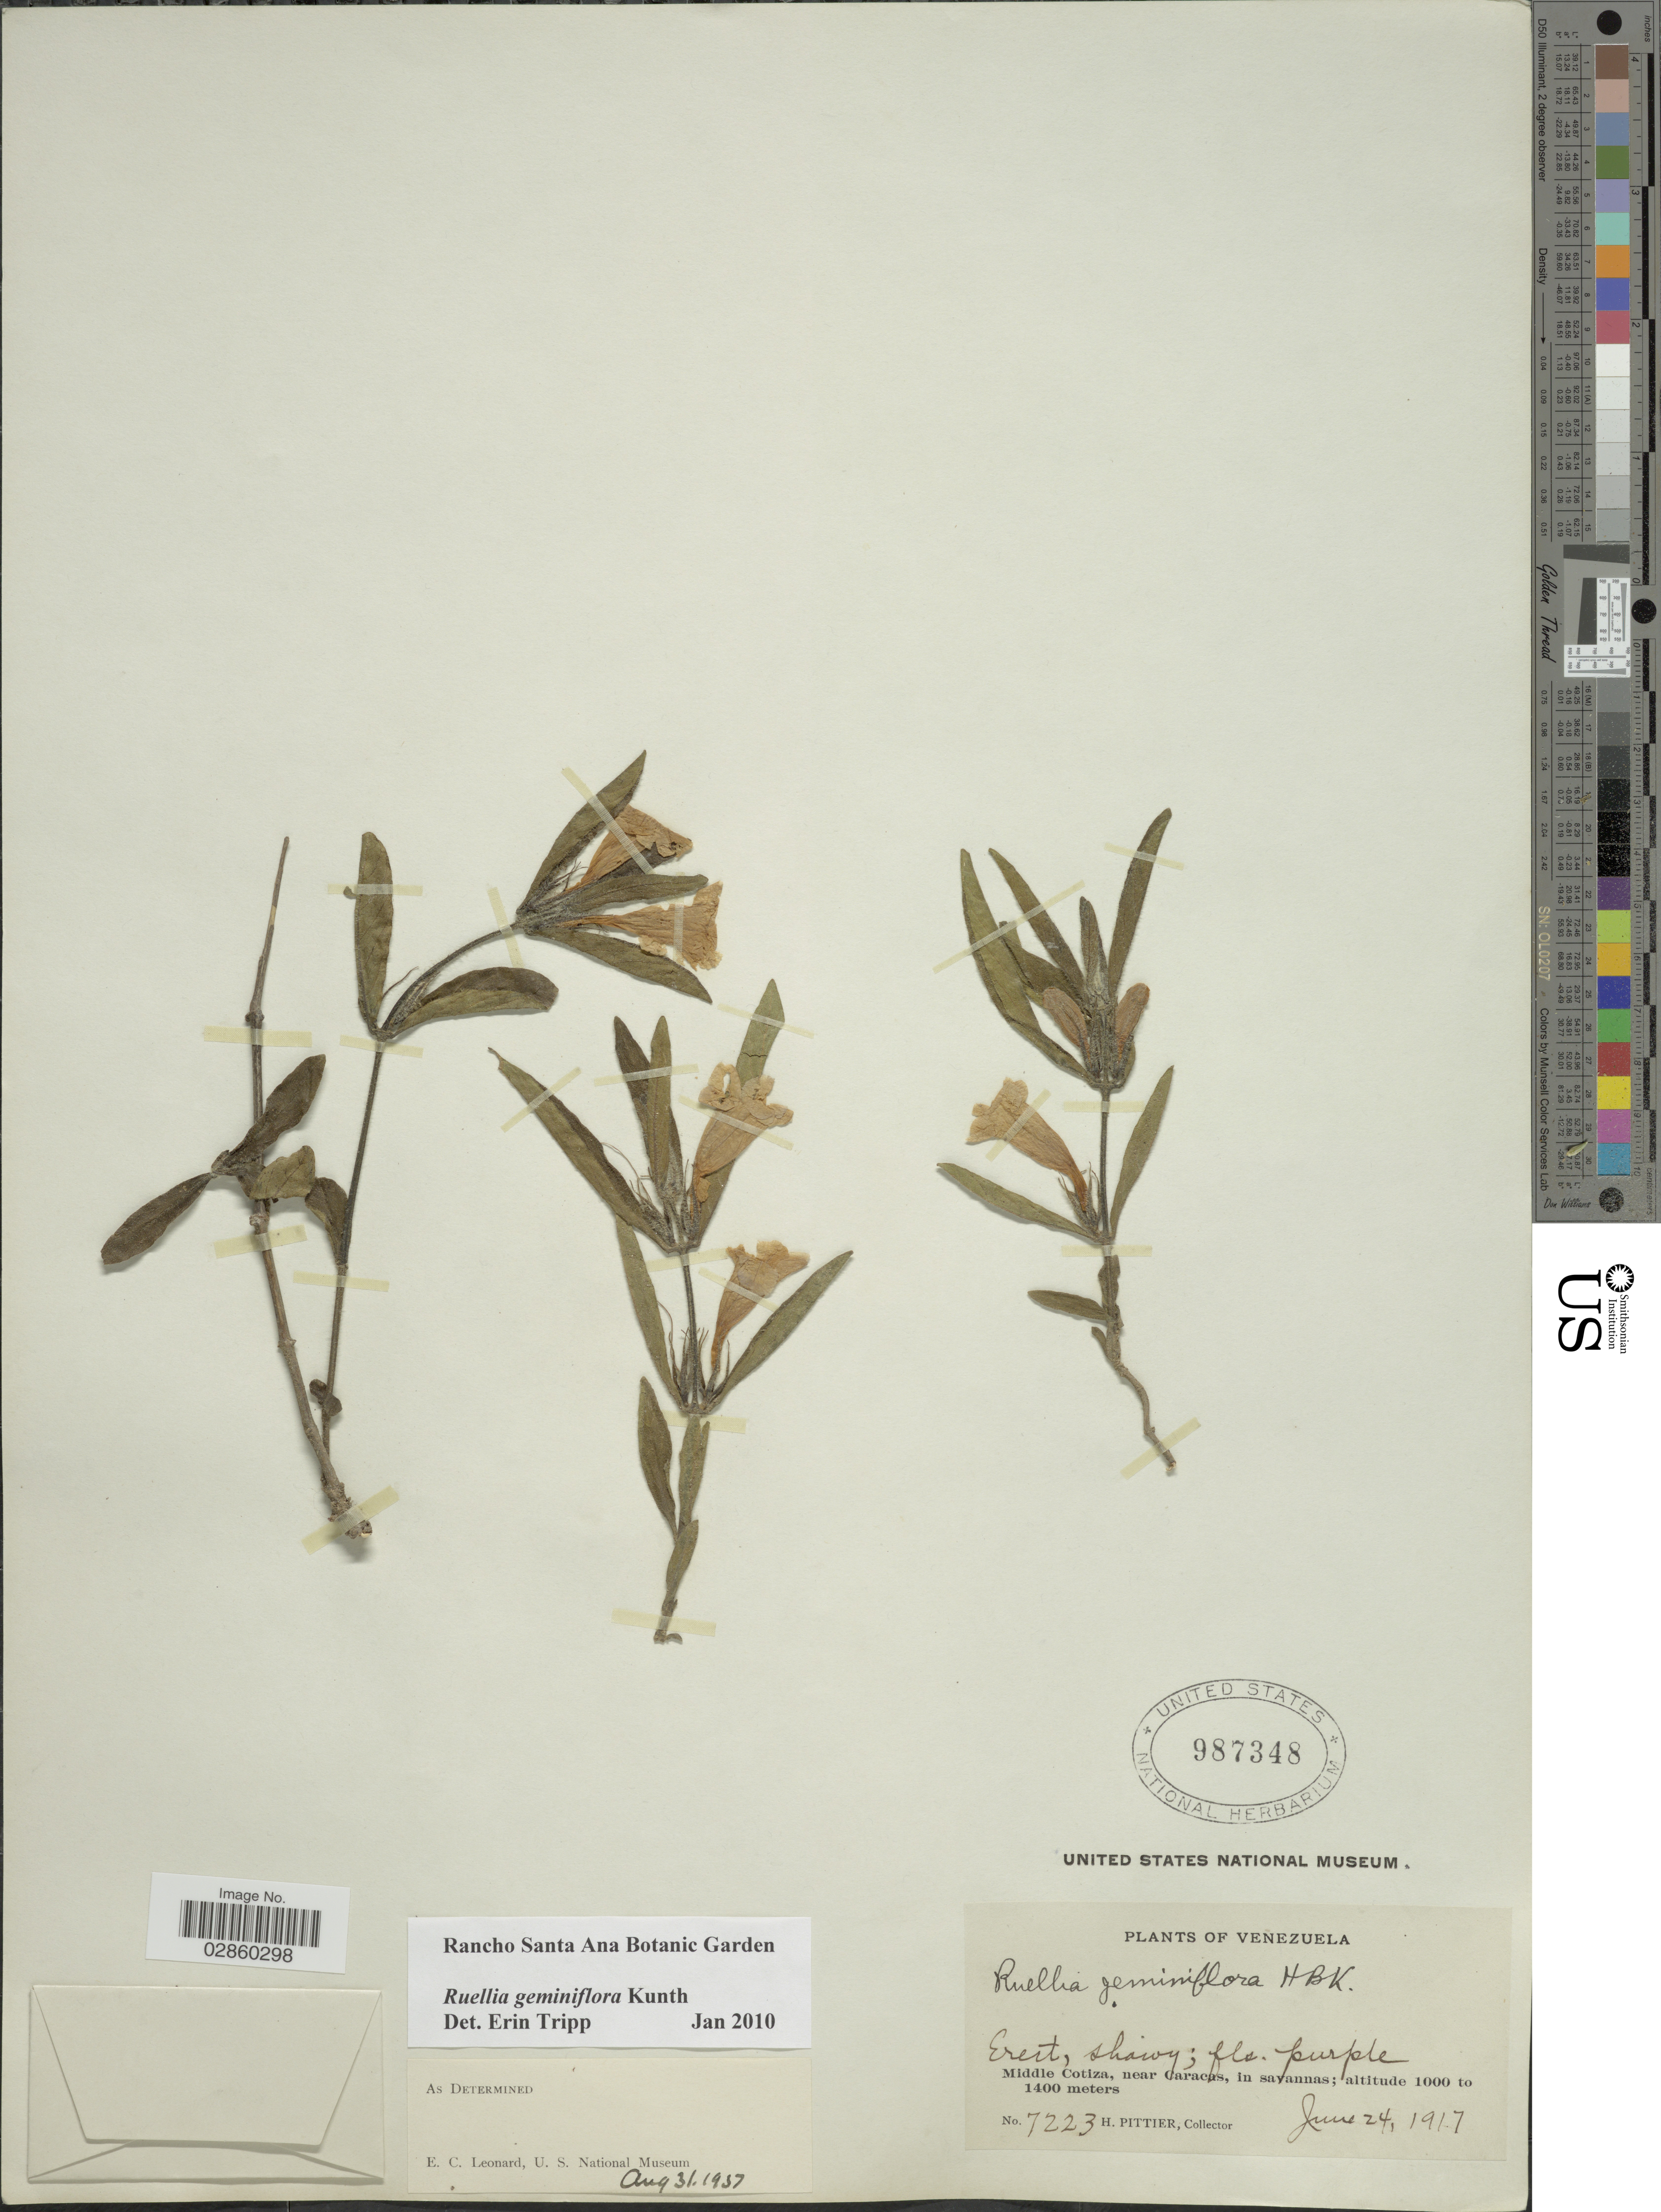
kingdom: Plantae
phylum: Tracheophyta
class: Magnoliopsida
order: Lamiales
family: Acanthaceae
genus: Ruellia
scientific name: Ruellia geminiflora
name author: Kunth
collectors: H. F. Pittier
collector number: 7223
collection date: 1917-06-24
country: Venezuela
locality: Middle Cotiza, near Caracas, in savannas.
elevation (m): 1000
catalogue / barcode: US 987348